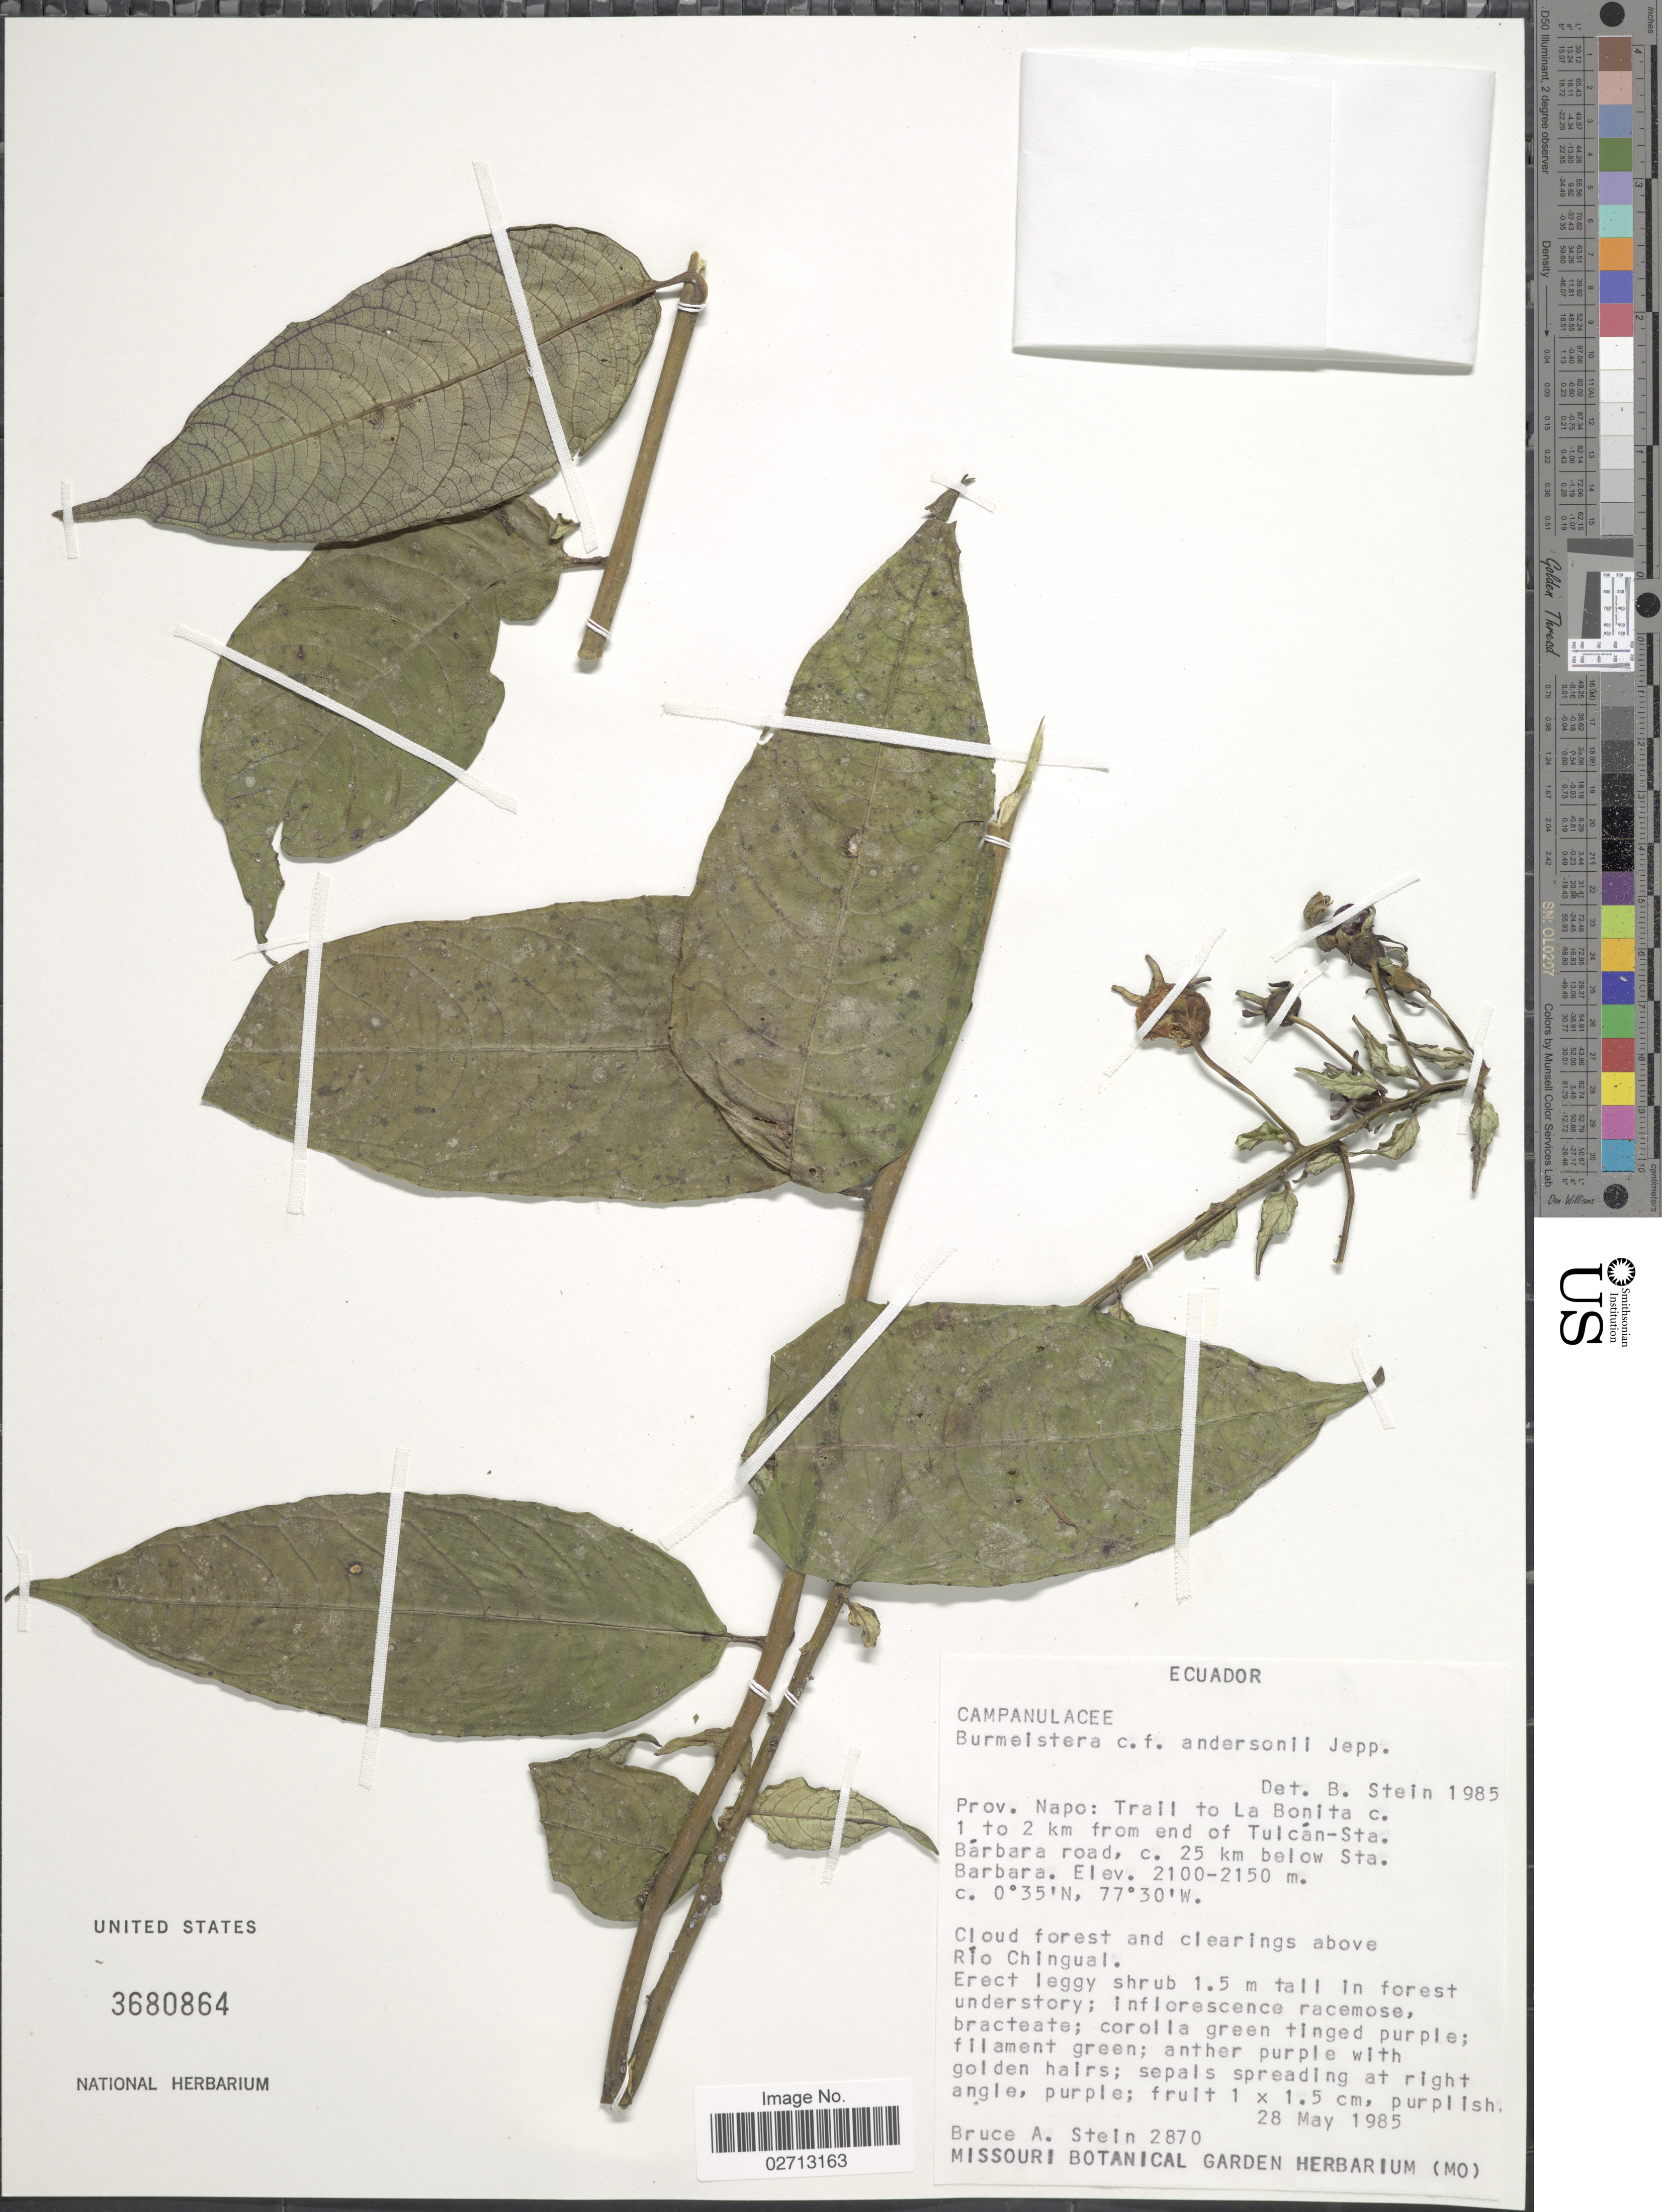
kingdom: Plantae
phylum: Tracheophyta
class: Magnoliopsida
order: Asterales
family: Campanulaceae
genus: Burmeistera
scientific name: Burmeistera anderssonii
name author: Jeppesen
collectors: B. A. Stein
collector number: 2870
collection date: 1985-05-28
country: Ecuador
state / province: Napo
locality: Trail to La Bonita c. 1 to 2 km from end of Tulcan-Sta. Barbara road, c. 25 km below Sta. Barbara.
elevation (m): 2100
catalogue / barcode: US 3680864